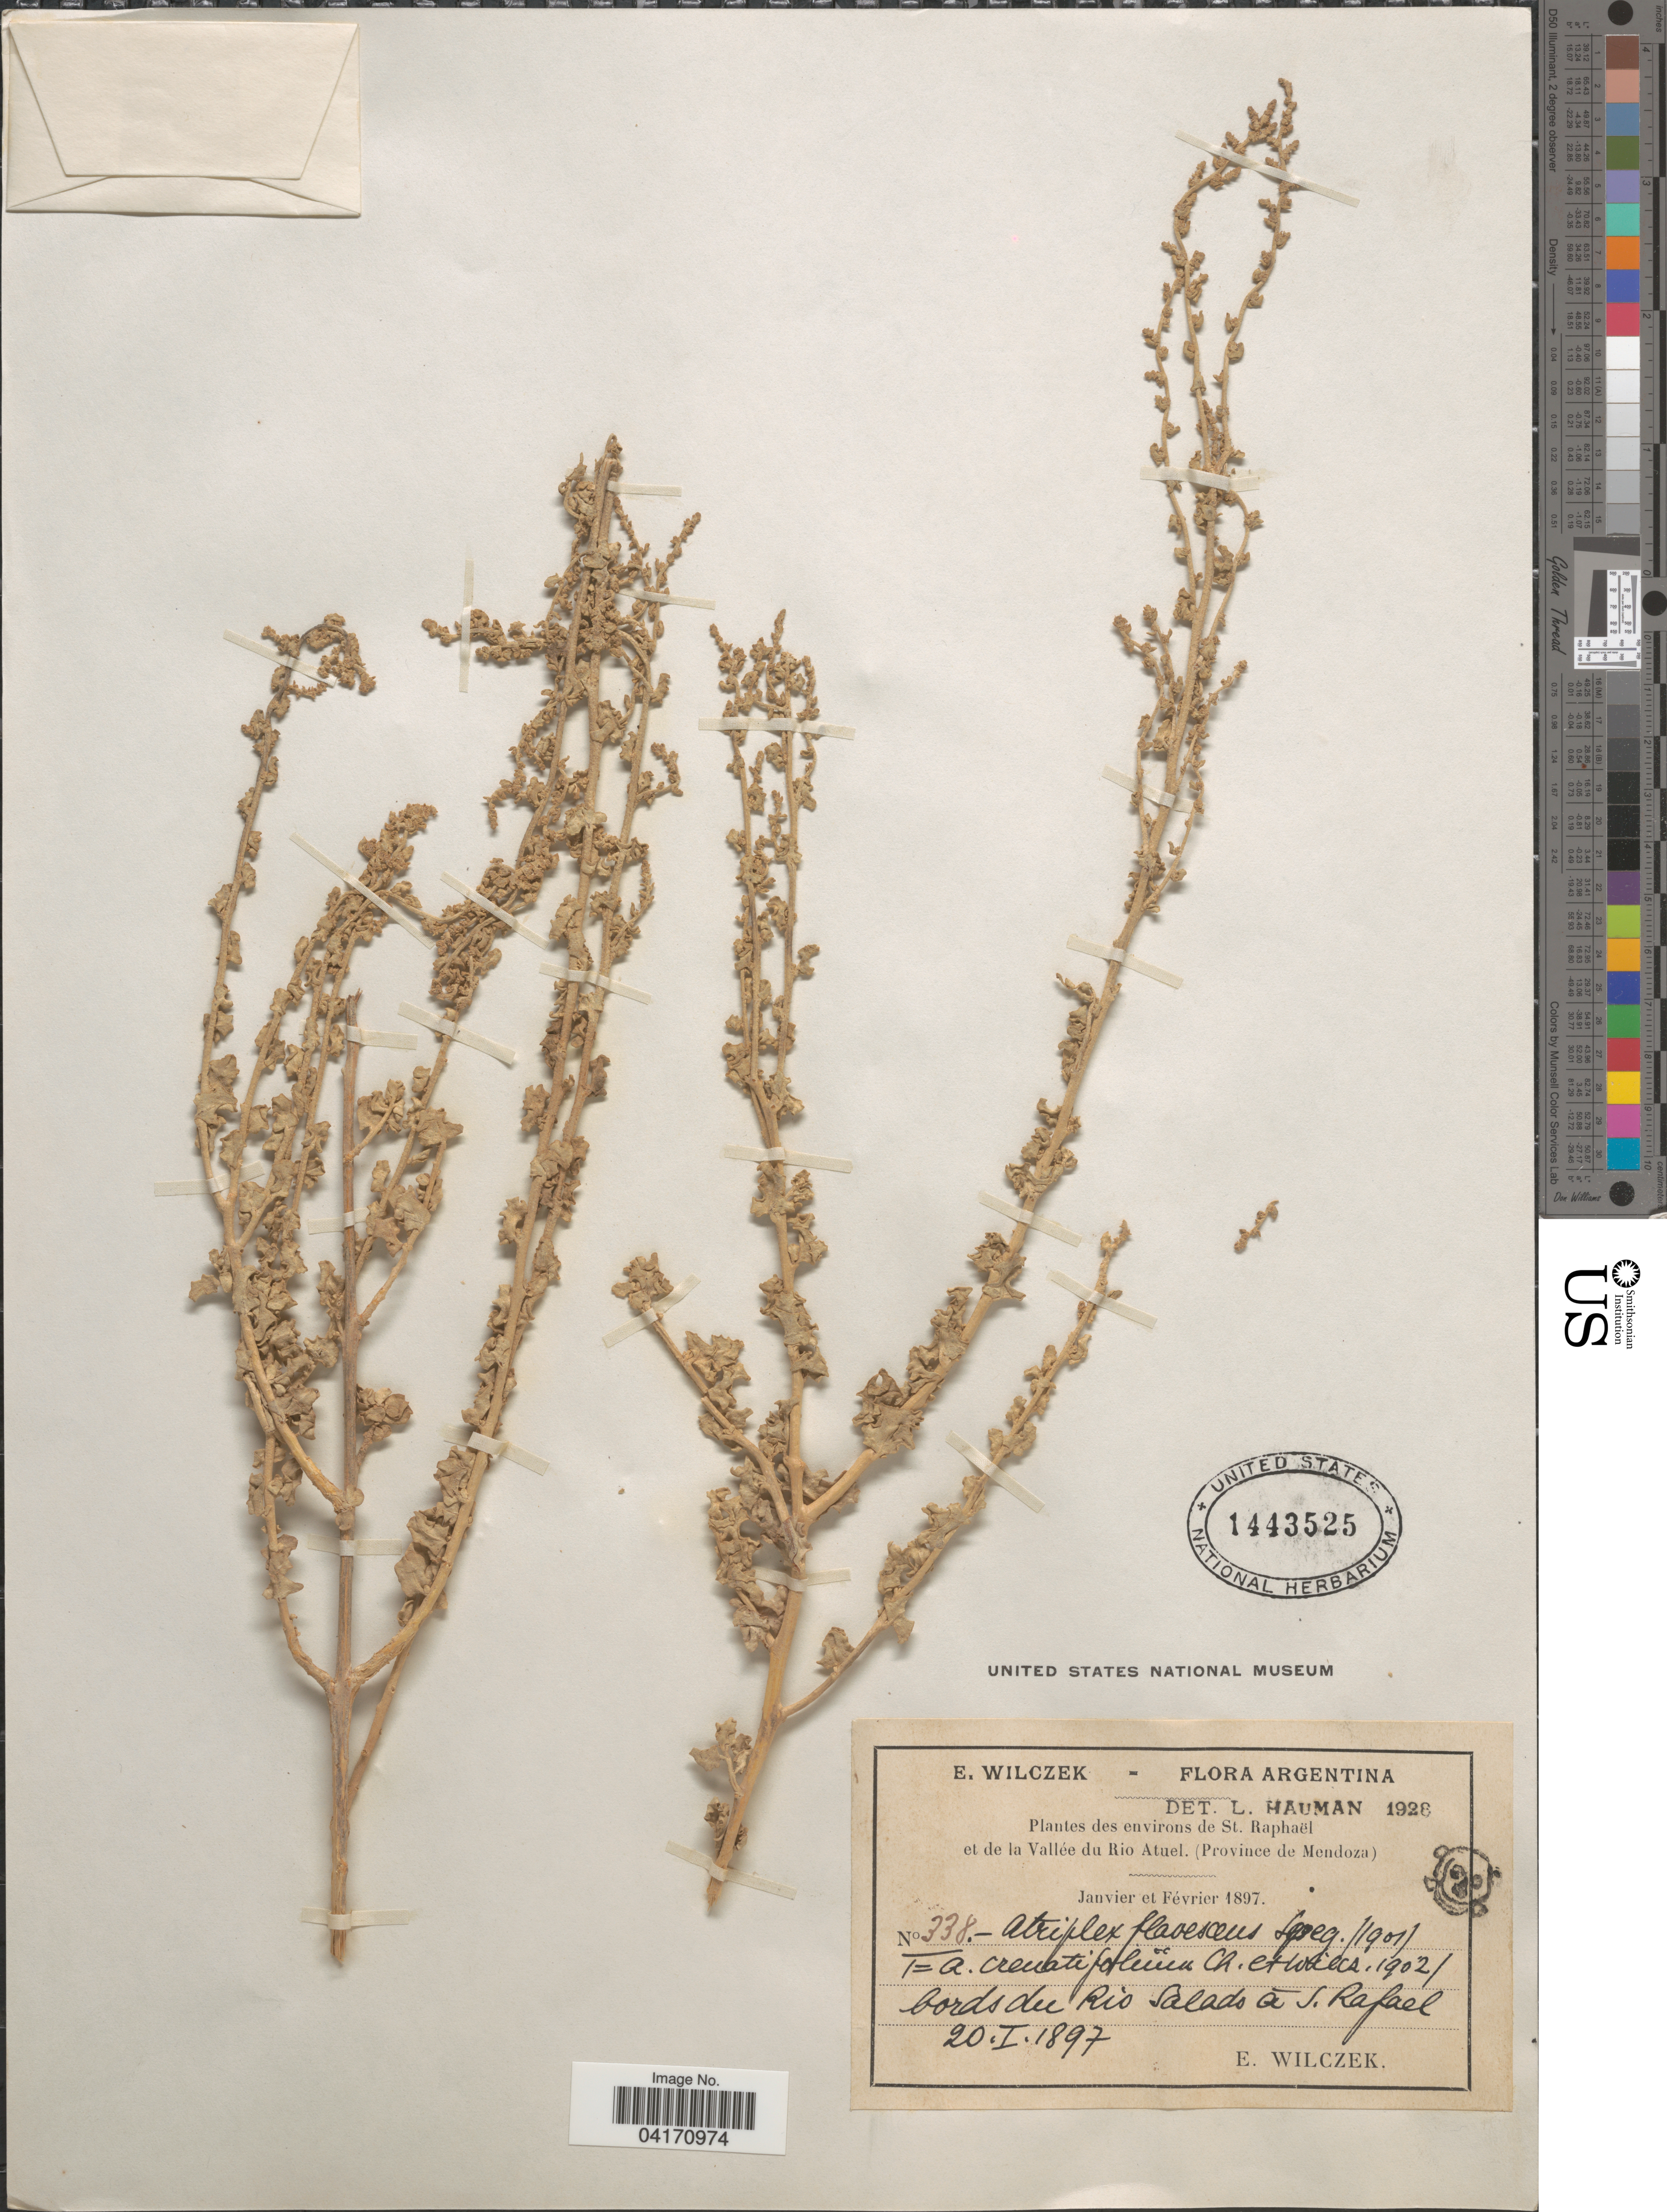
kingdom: Plantae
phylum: Tracheophyta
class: Magnoliopsida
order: Caryophyllales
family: Amaranthaceae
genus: Atriplex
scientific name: Atriplex flavescens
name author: Speg.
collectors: E. Wilczek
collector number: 338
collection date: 1897-01-20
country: Argentina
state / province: Mendoza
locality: Environs de St. Raphaël et de la Vallée du Rio Atuel. Bords du Rio Salado á S. Rafael.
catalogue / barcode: US 1443525